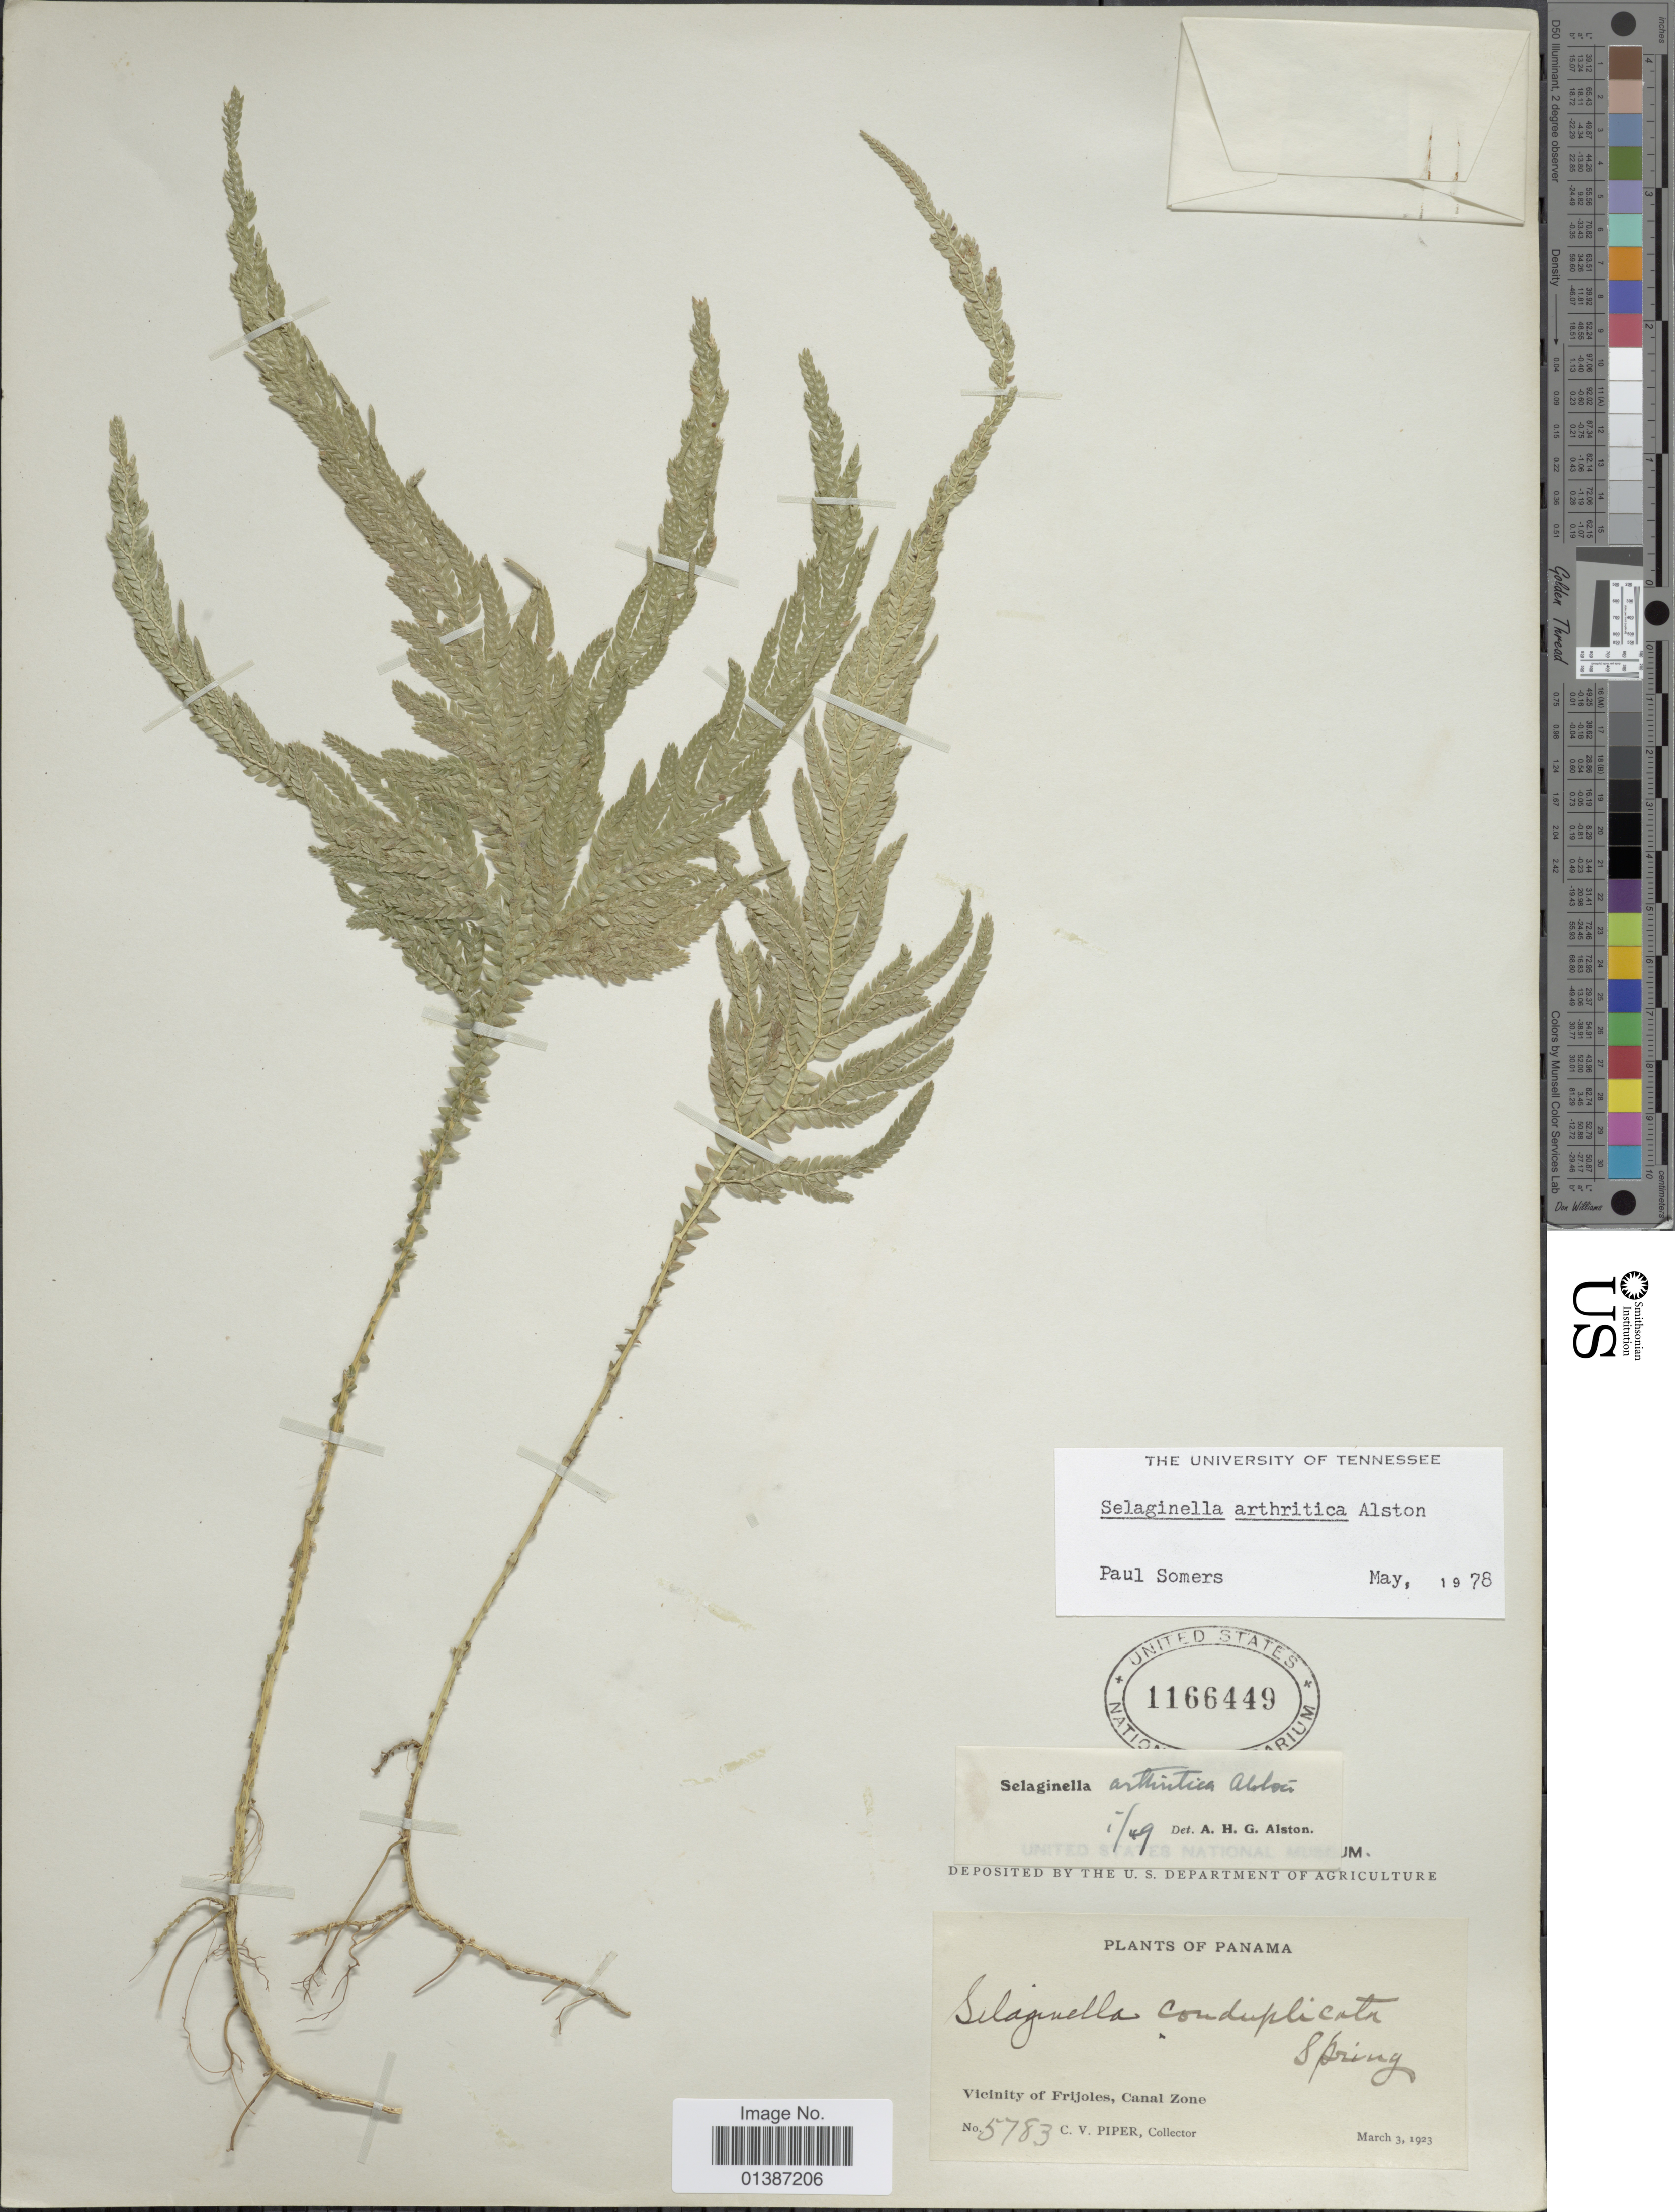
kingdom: Plantae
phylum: Tracheophyta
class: Lycopodiopsida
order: Selaginellales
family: Selaginellaceae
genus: Selaginella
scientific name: Selaginella arthritica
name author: Alston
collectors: C. V. Piper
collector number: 5783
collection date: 1923-03-03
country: Panama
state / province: Colón / Panamá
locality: Vicinity of Frijoles, Canal Zone.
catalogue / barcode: US 1166449